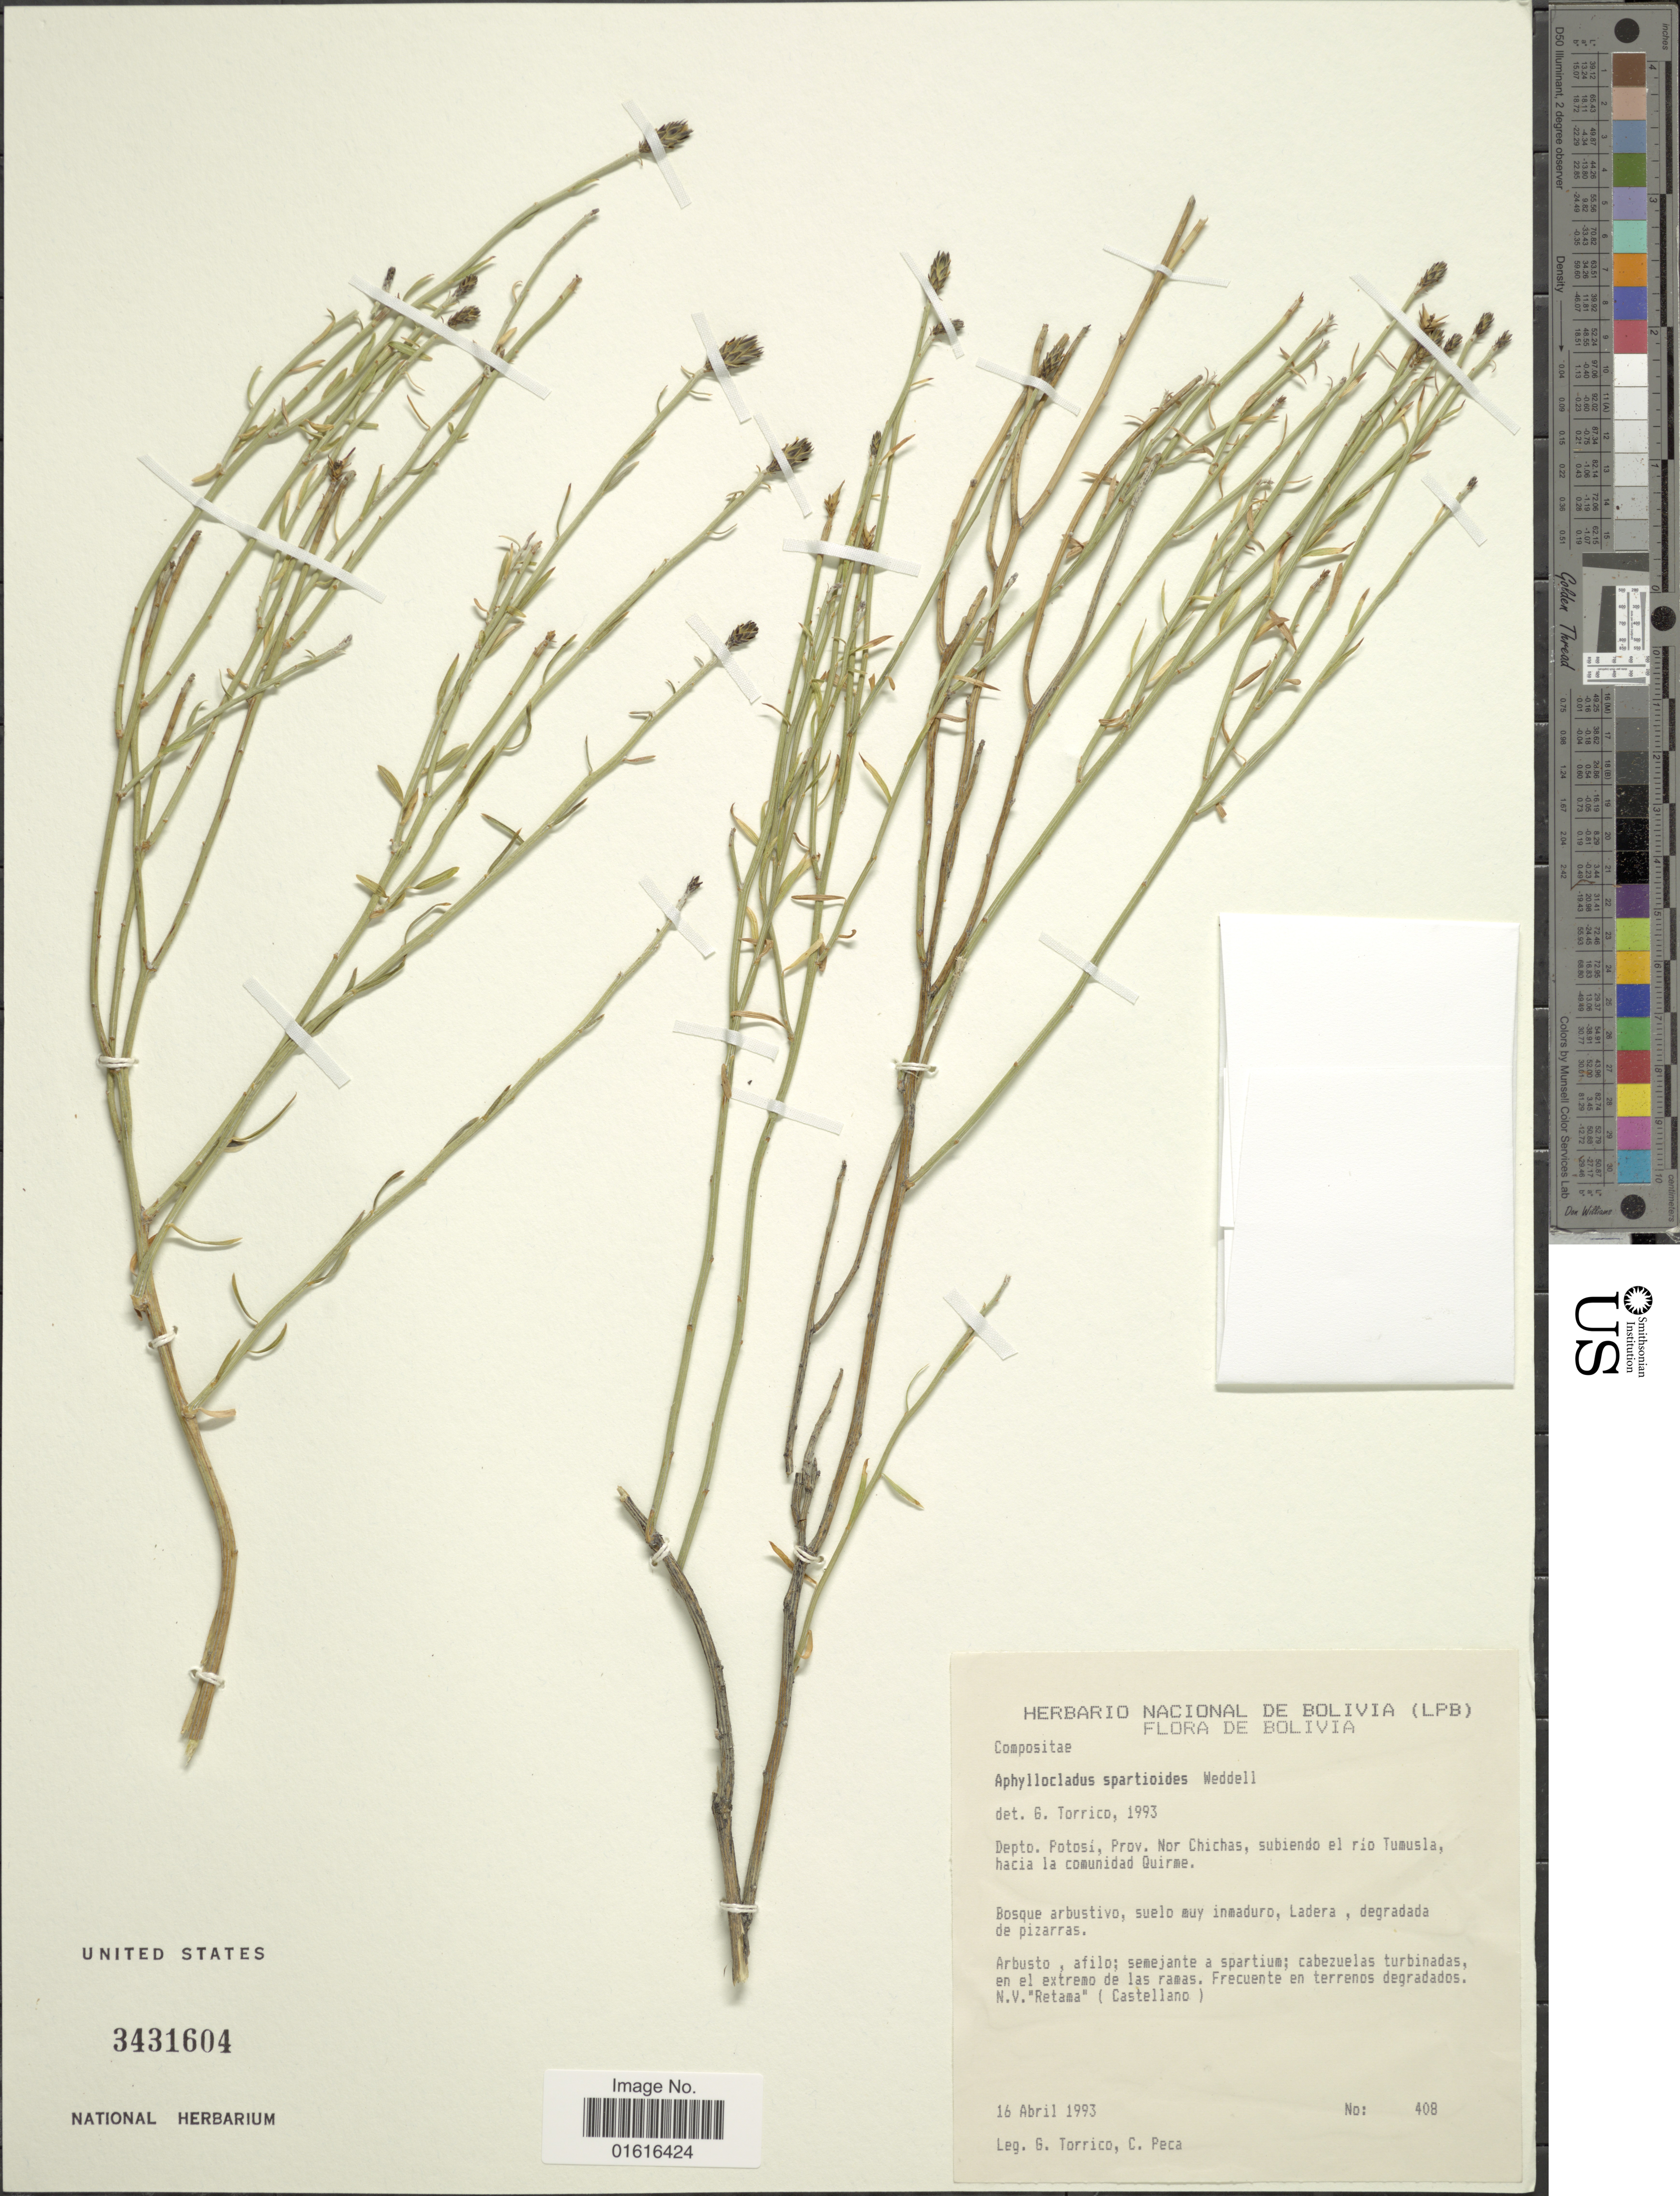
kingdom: Plantae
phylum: Tracheophyta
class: Magnoliopsida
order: Asterales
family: Asteraceae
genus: Aphyllocladus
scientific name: Aphyllocladus spartioides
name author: Wedd.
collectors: G. Torrico & C. Peca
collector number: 408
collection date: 1993-04-16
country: Bolivia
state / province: Potosi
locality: Prov. Nor Chichas, subiendo el rio Tumusla, hacia la comunidad Quirme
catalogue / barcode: US 3431604